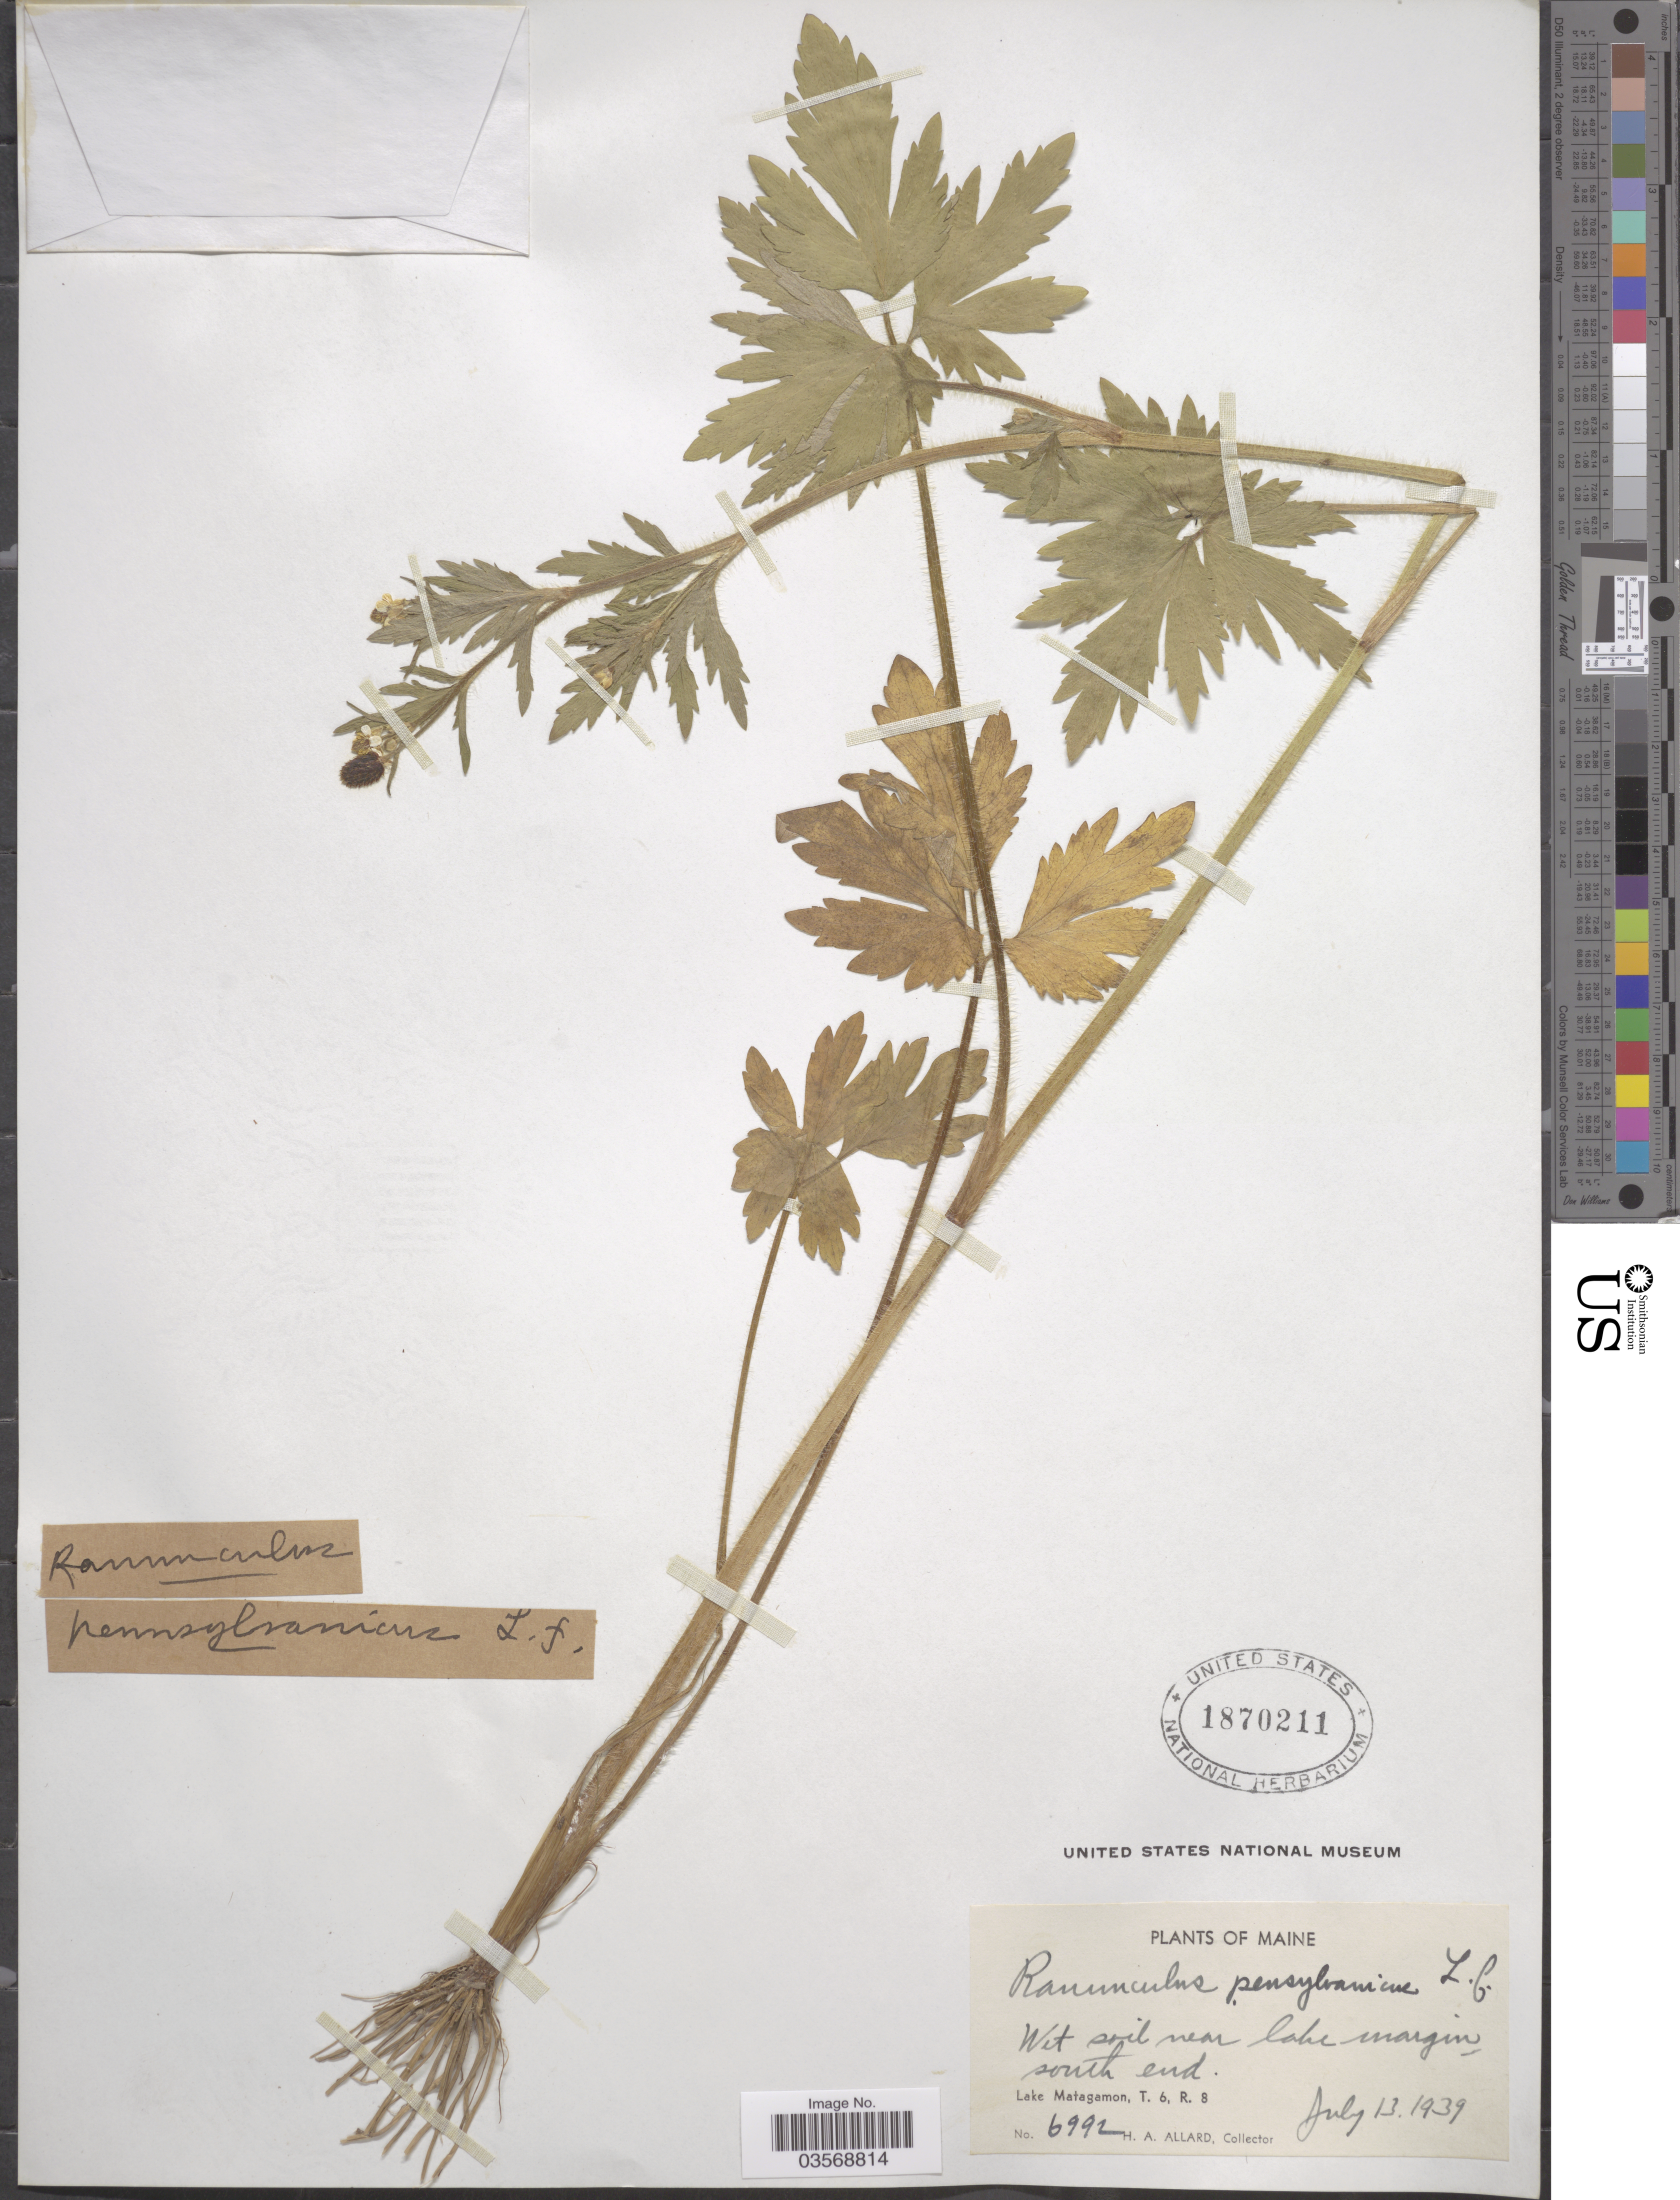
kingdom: Plantae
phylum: Tracheophyta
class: Magnoliopsida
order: Ranunculales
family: Ranunculaceae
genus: Ranunculus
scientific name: Ranunculus pensylvanicus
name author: L. f.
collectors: H. A. Allard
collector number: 6992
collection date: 1939-07-13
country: United States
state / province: Maine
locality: Near lake margin, south end. Lake Matagamon, T. 6, R. 8.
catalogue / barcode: US 1870211